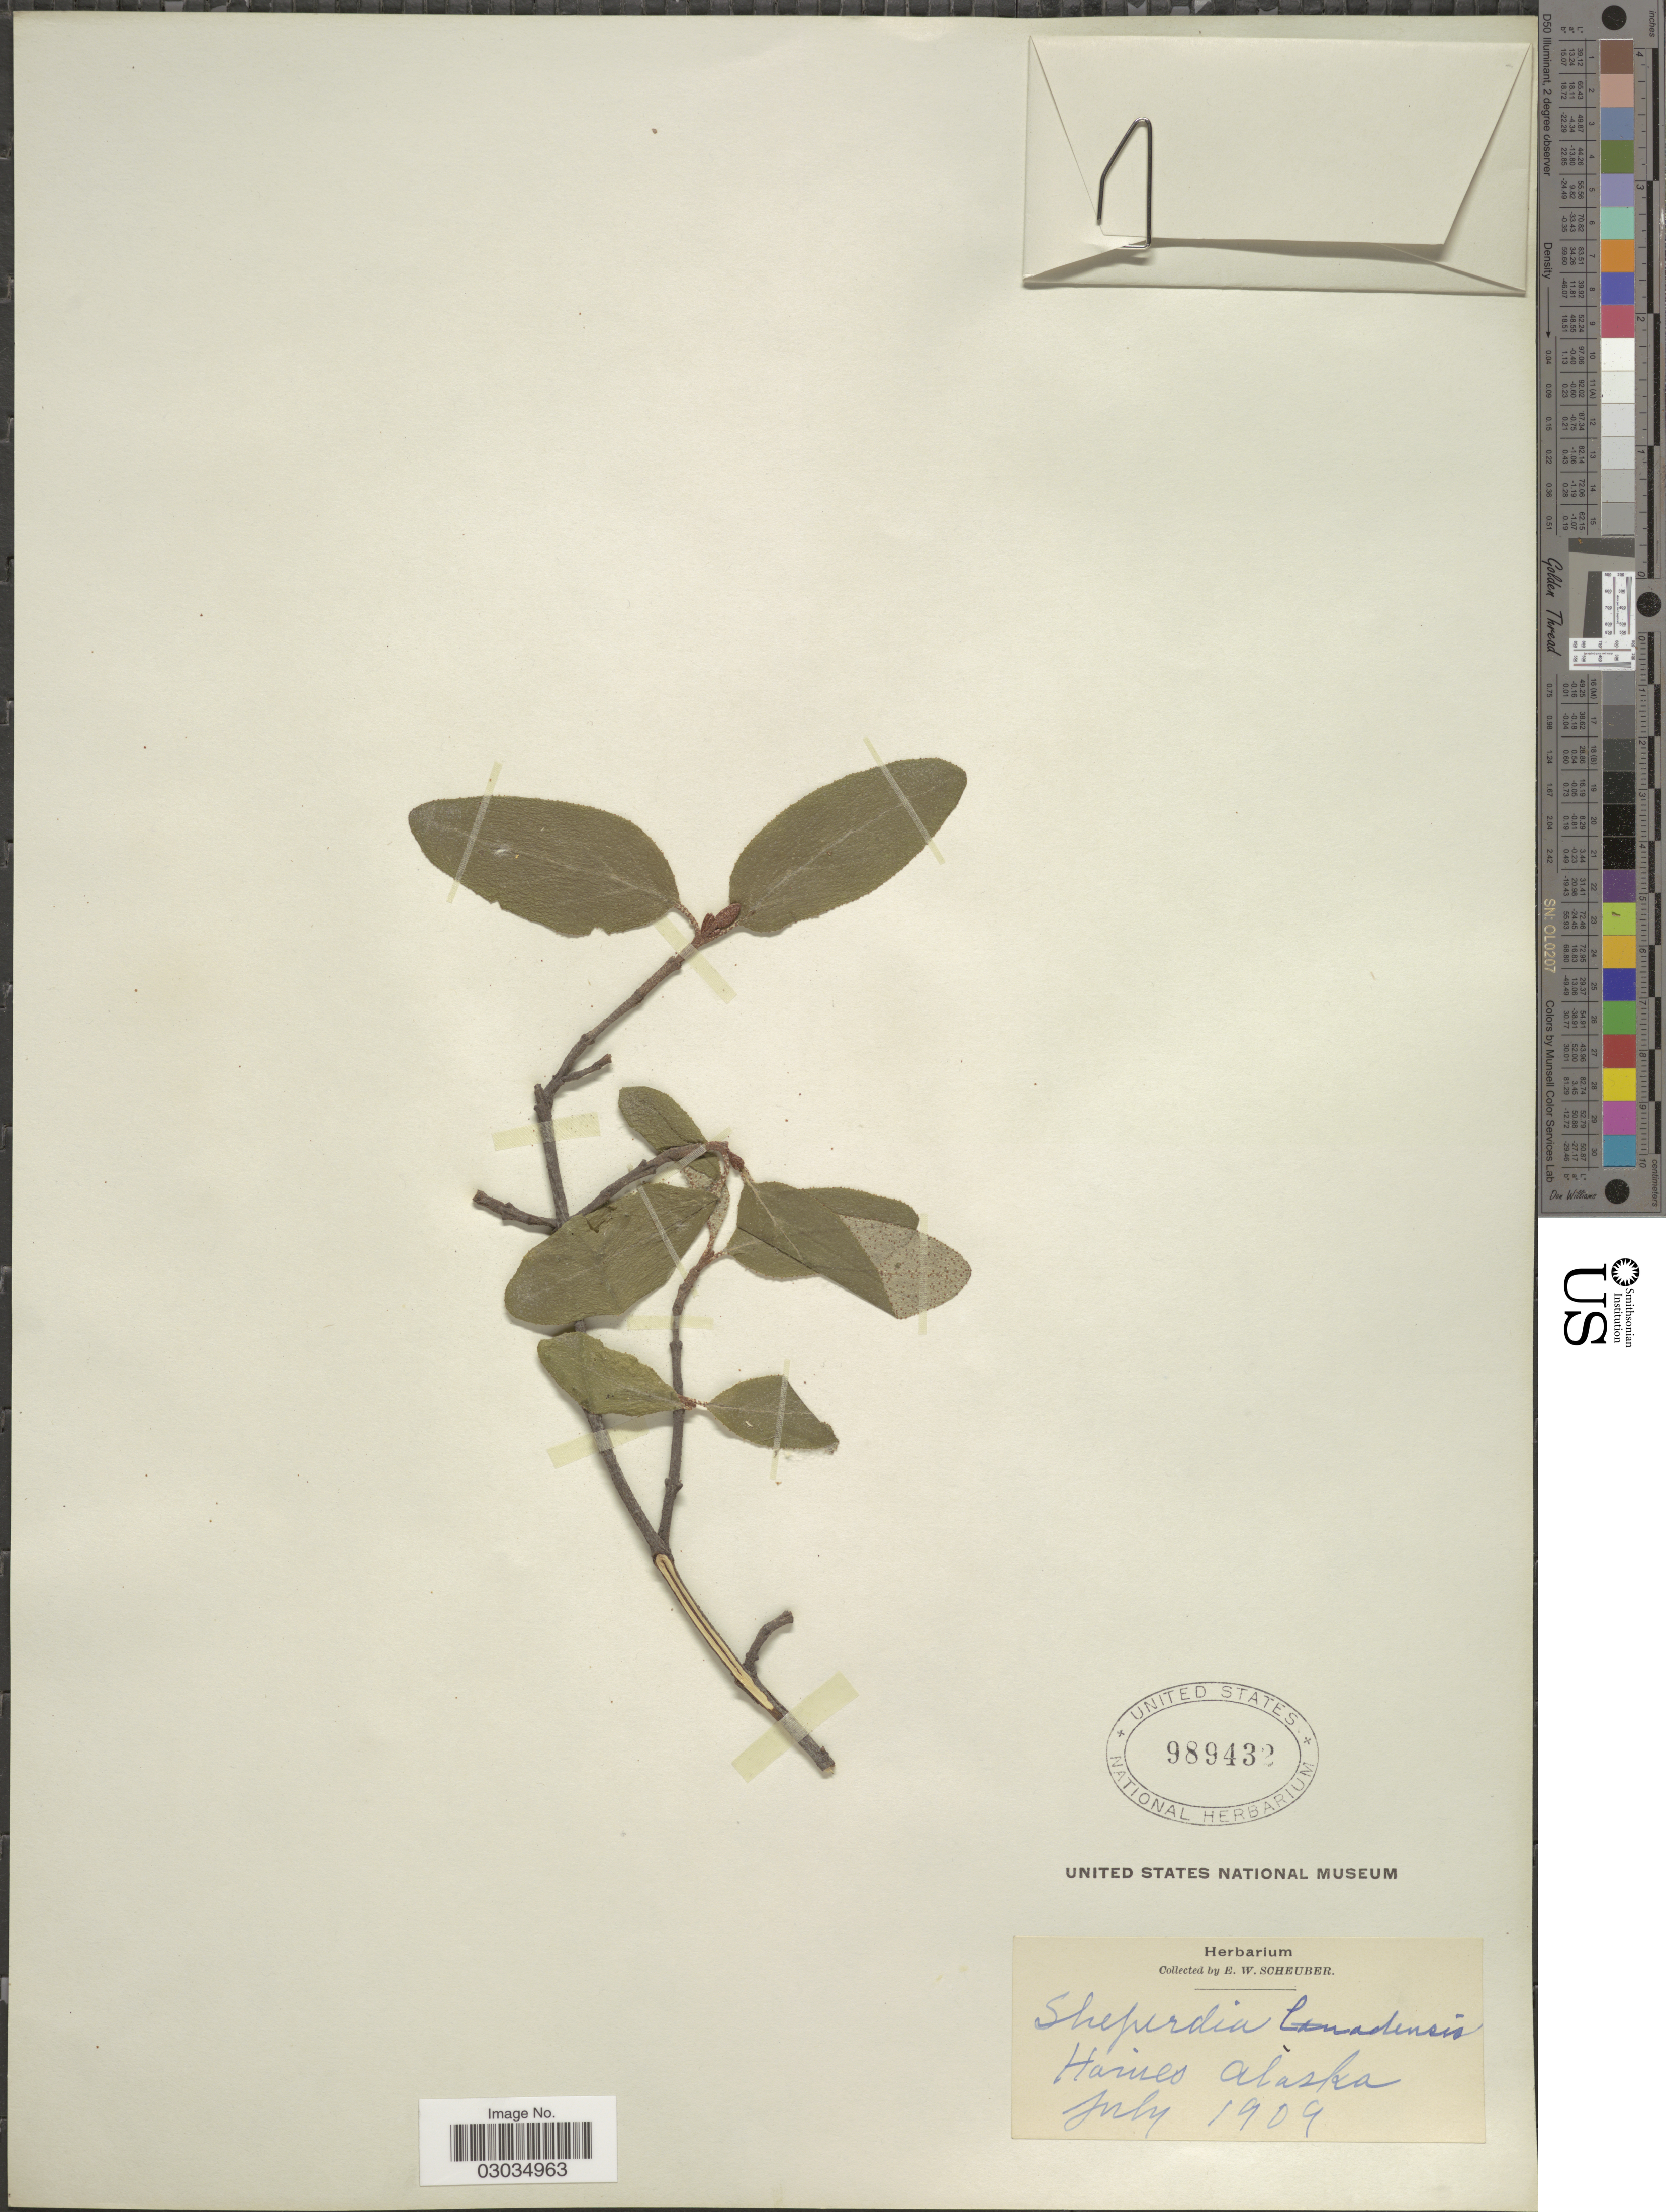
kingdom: Plantae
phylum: Tracheophyta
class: Magnoliopsida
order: Rosales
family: Elaeagnaceae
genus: Shepherdia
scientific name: Shepherdia canadensis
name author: (L.) Nutt.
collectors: E. Scheuber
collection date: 1909-07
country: United States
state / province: Alaska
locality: Haines.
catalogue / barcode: US 989432